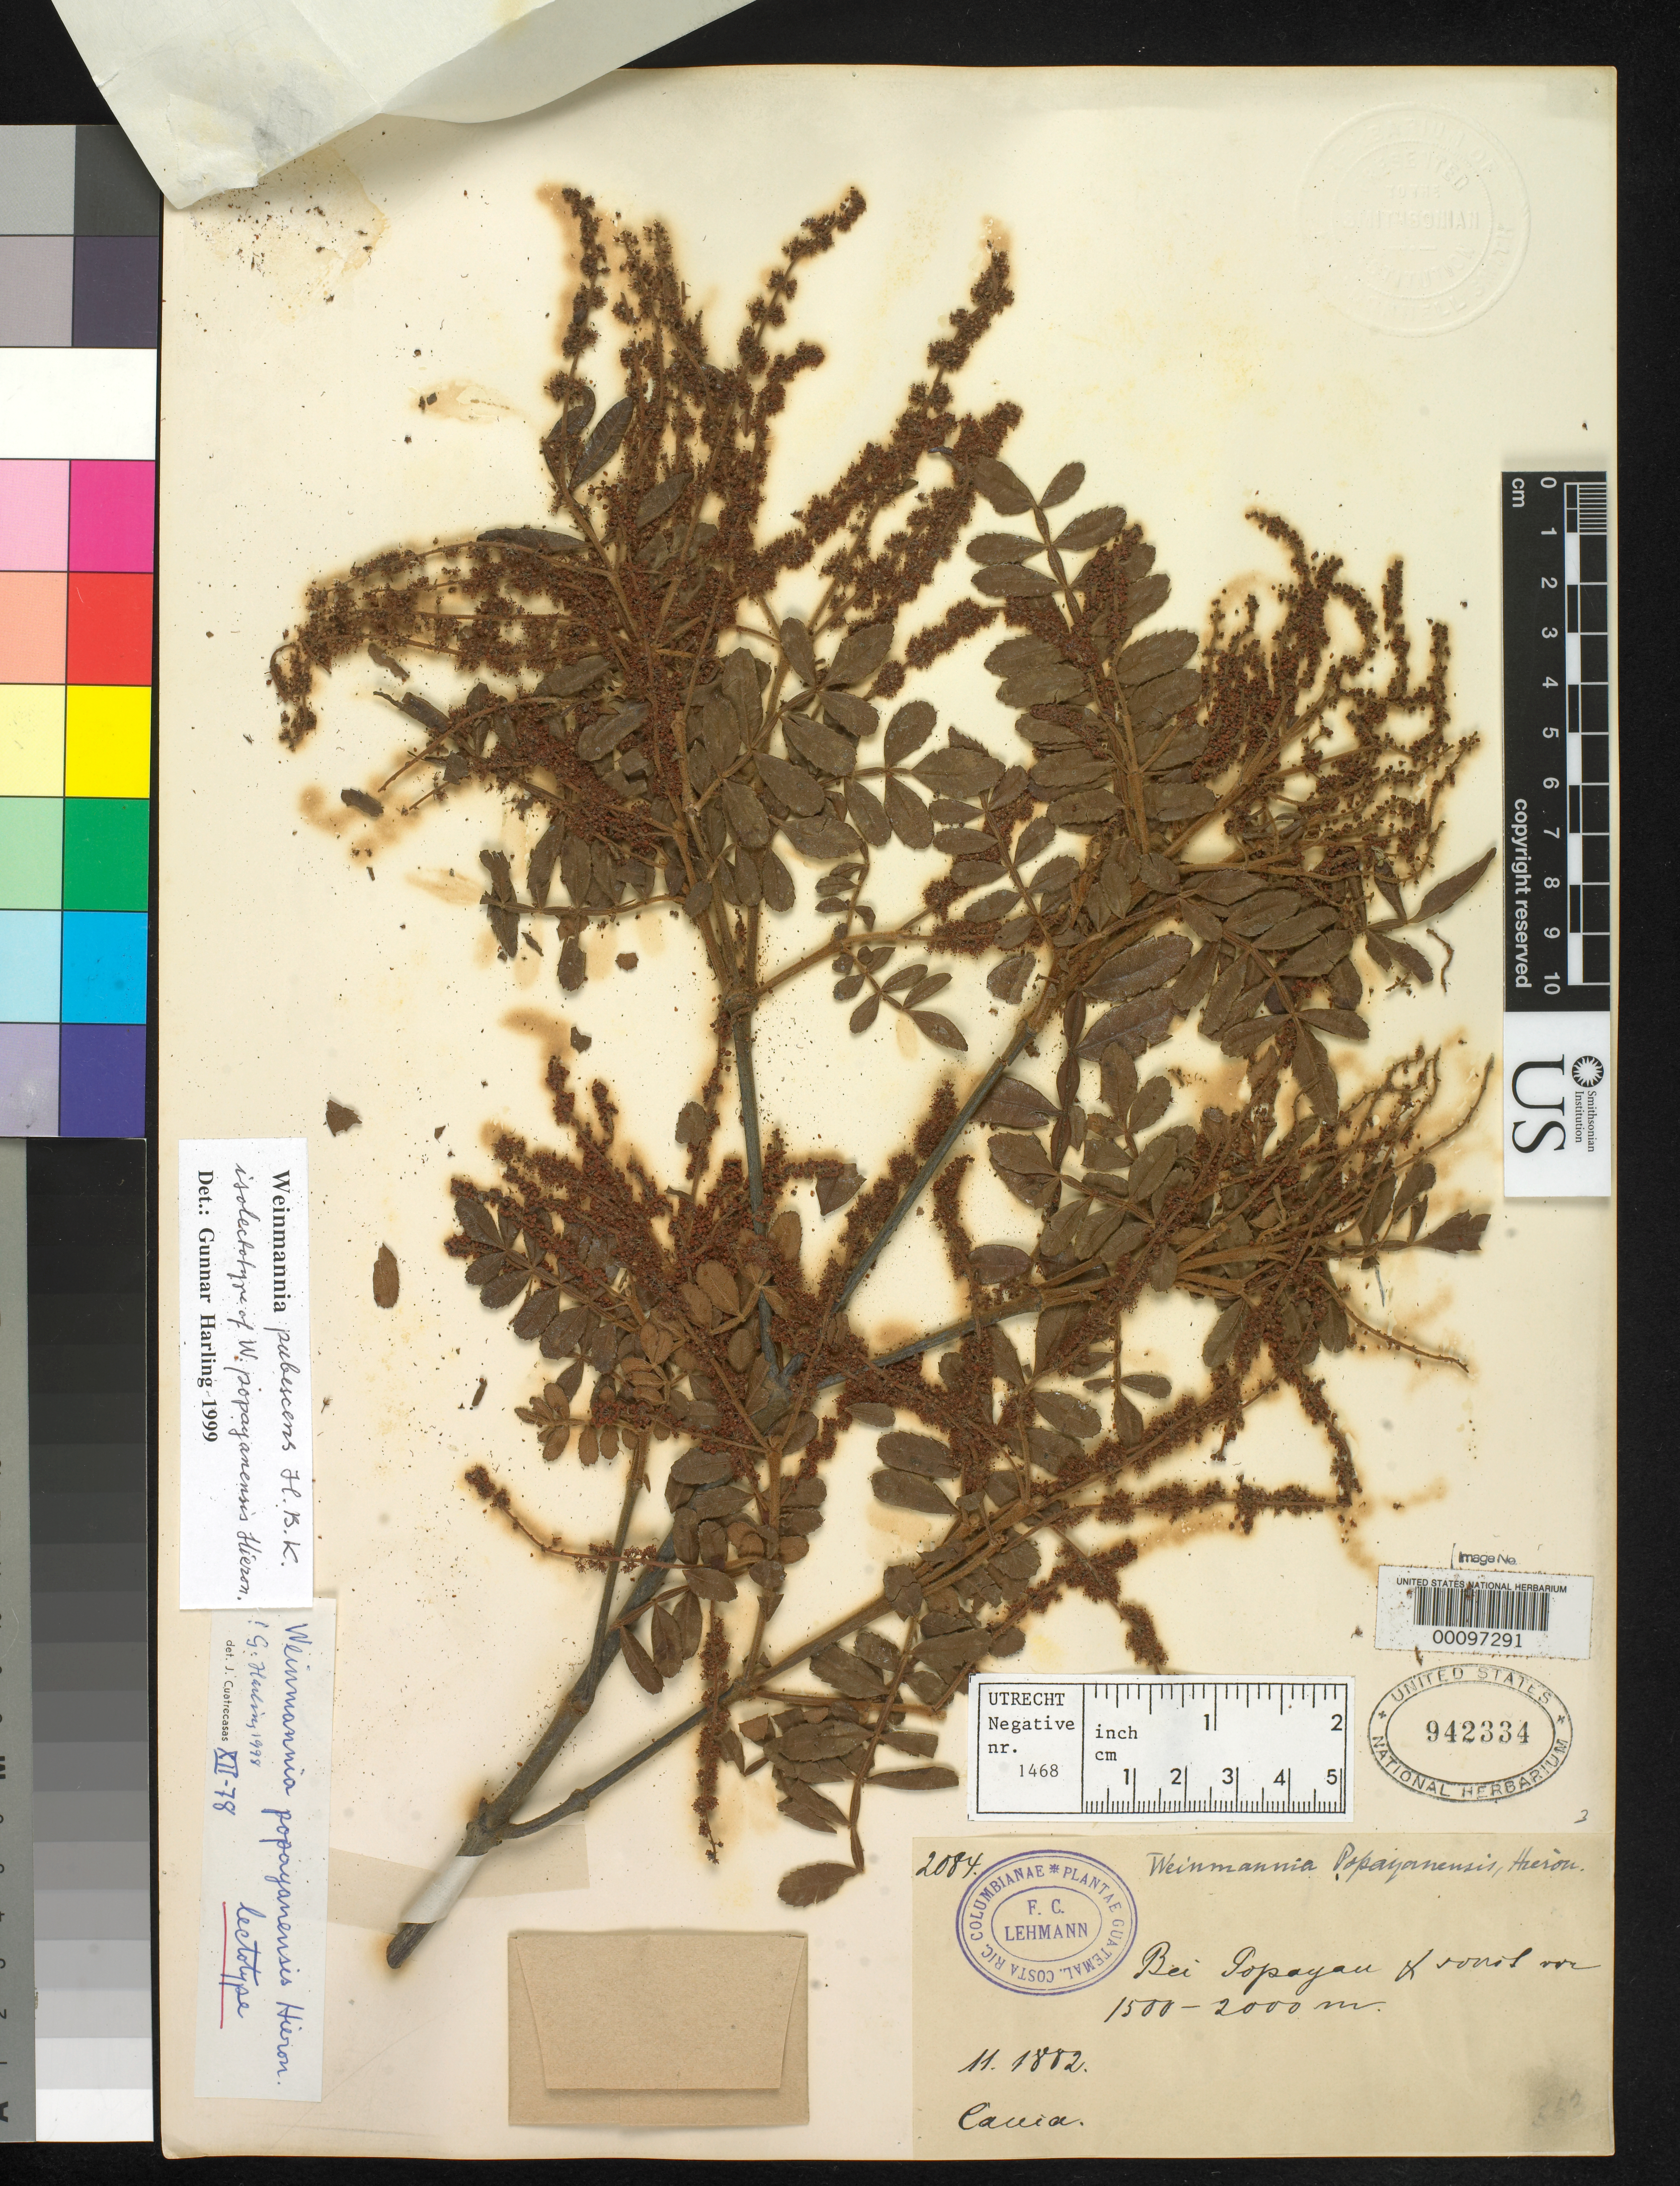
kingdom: Plantae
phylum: Tracheophyta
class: Magnoliopsida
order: Oxalidales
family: Cunoniaceae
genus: Weinmannia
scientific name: Weinmannia popayanensis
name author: Hieron.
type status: Isosyntype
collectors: F. C. Lehmann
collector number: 2084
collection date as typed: Nov 1882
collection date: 1882-11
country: Colombia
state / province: Cauca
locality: Near Popayan.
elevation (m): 1500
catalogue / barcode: US 942334